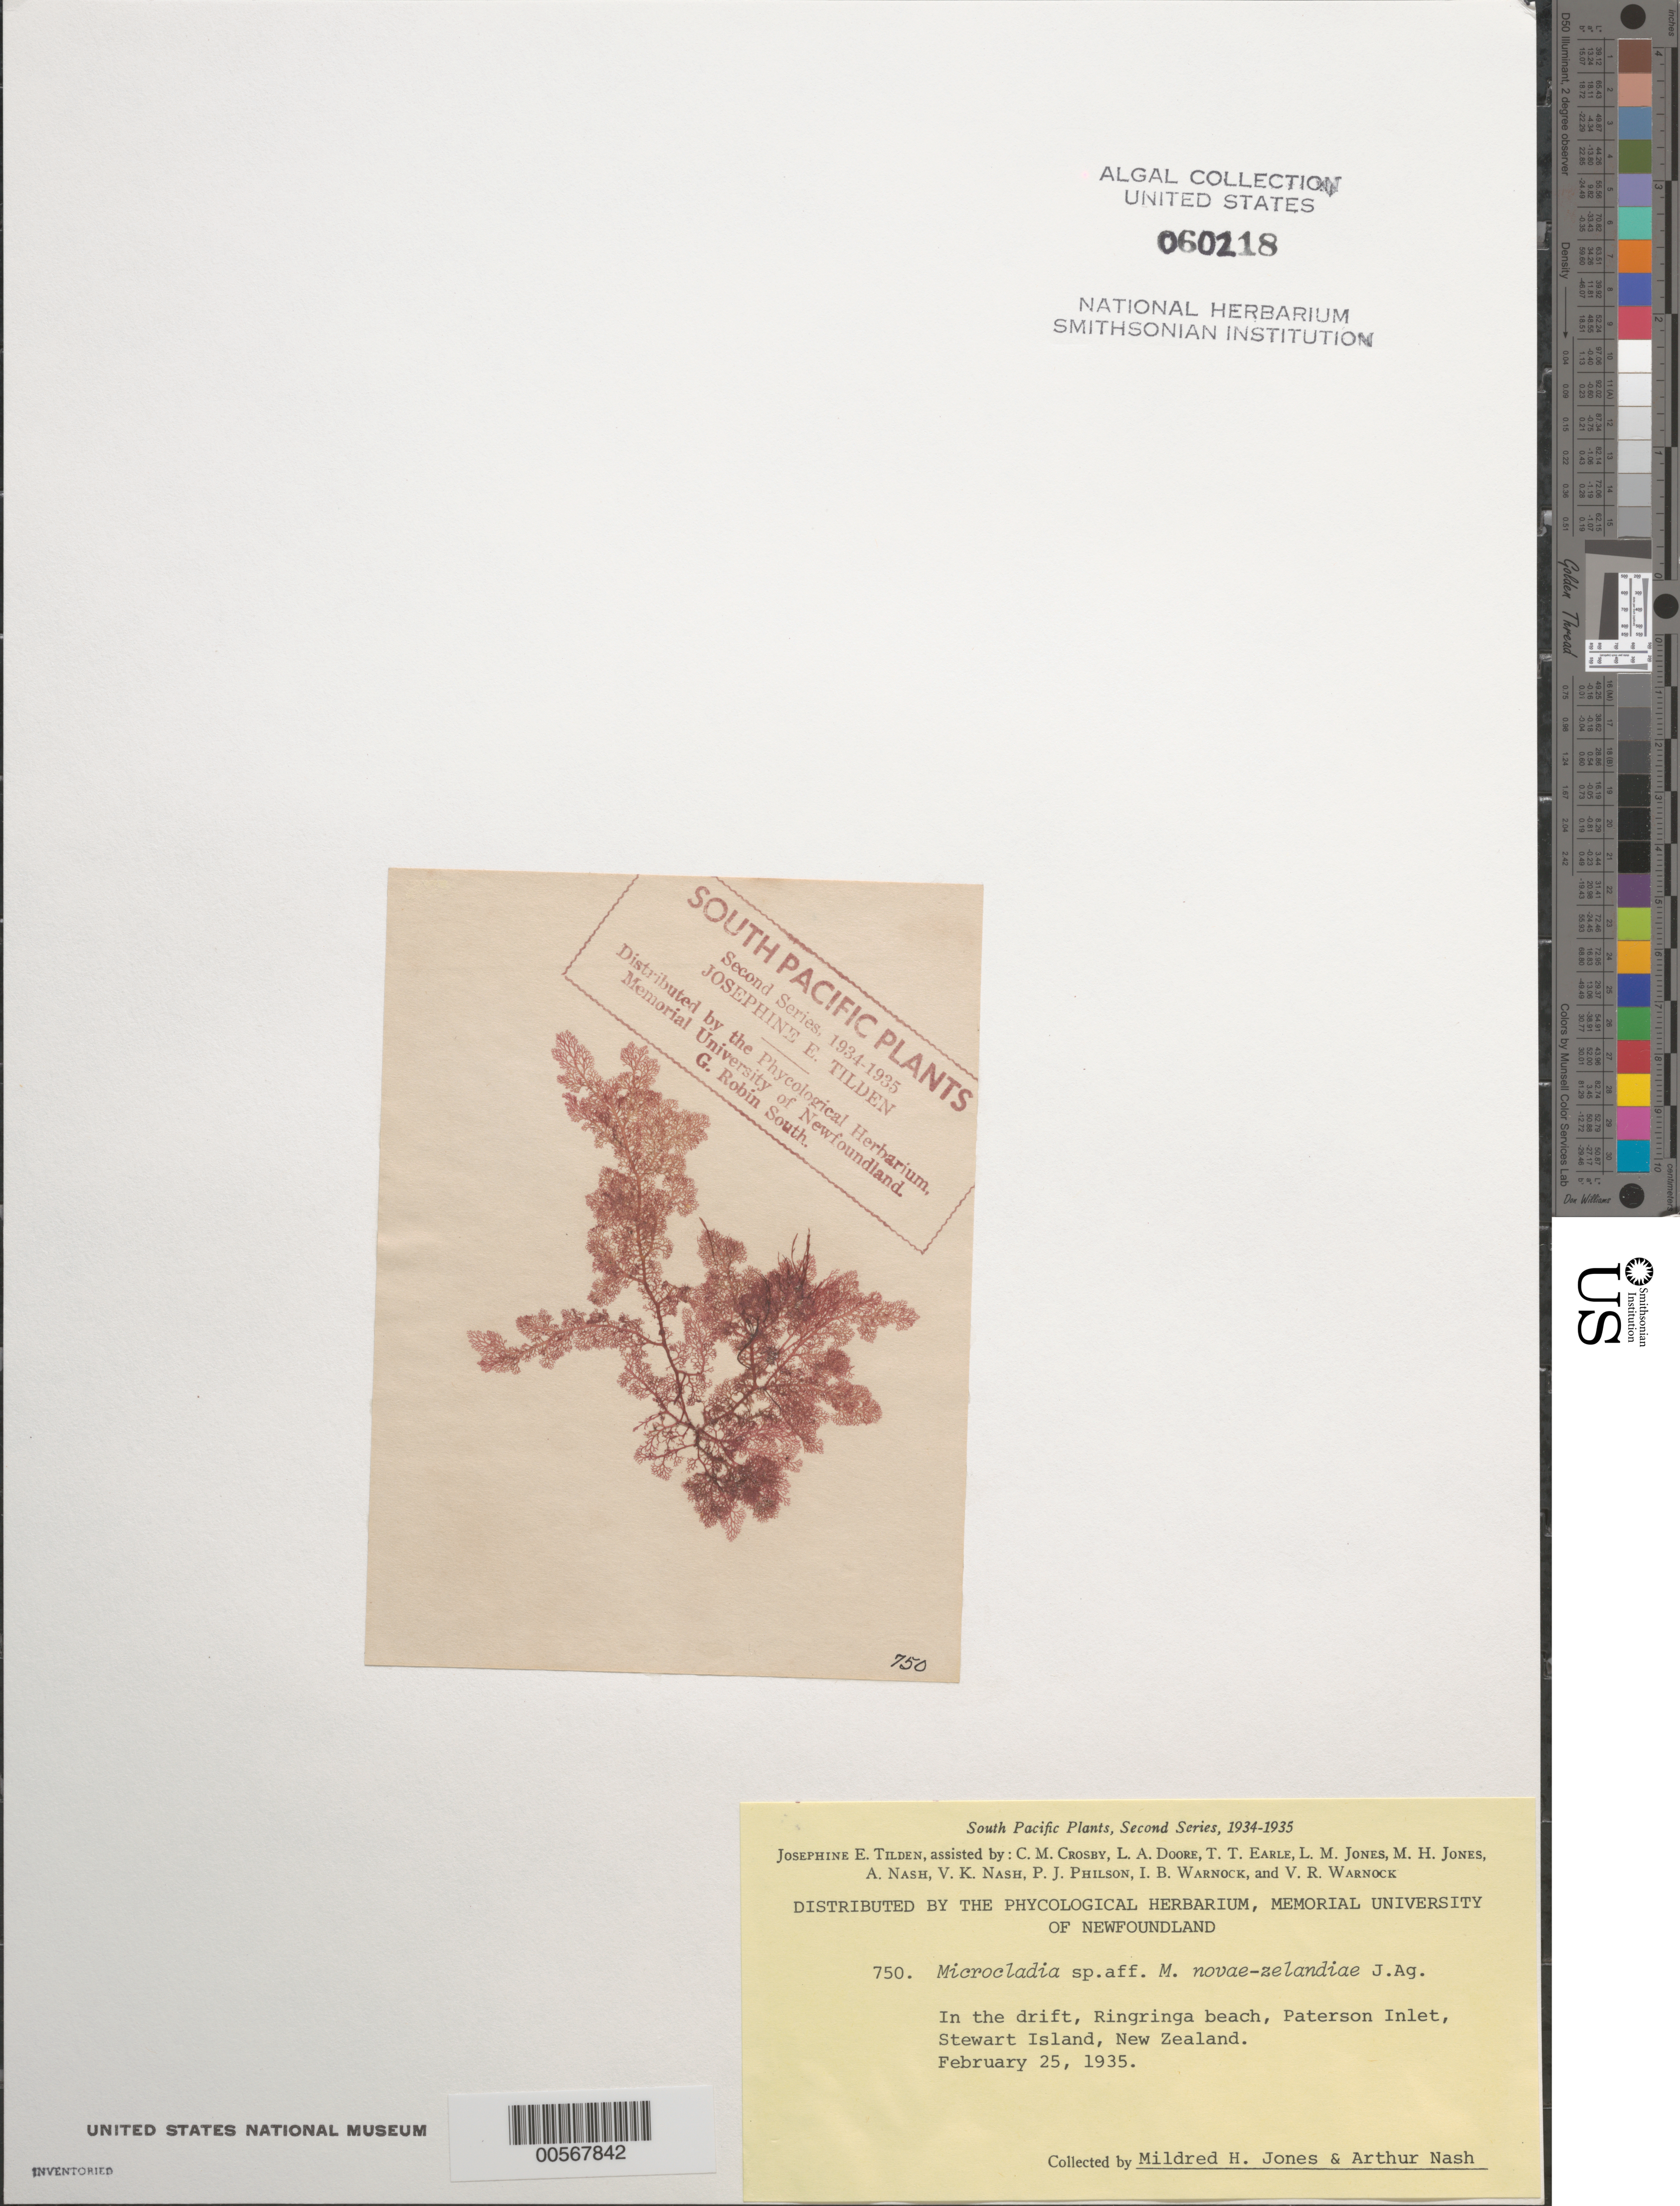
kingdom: Plantae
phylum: Rhodophyta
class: Florideophyceae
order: Ceramiales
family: Ceramiaceae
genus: Microcladia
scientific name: Microcladia novae-zelandiae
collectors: M. H. Jones & A. Nash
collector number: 750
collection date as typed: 25 Feb 1935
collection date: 1935-02-25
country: New Zealand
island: Stewart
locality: Ringaringa beach, paterson inlet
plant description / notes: Tilden, South Pacific Plants, Second Series, 1934-1935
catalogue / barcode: US 60218